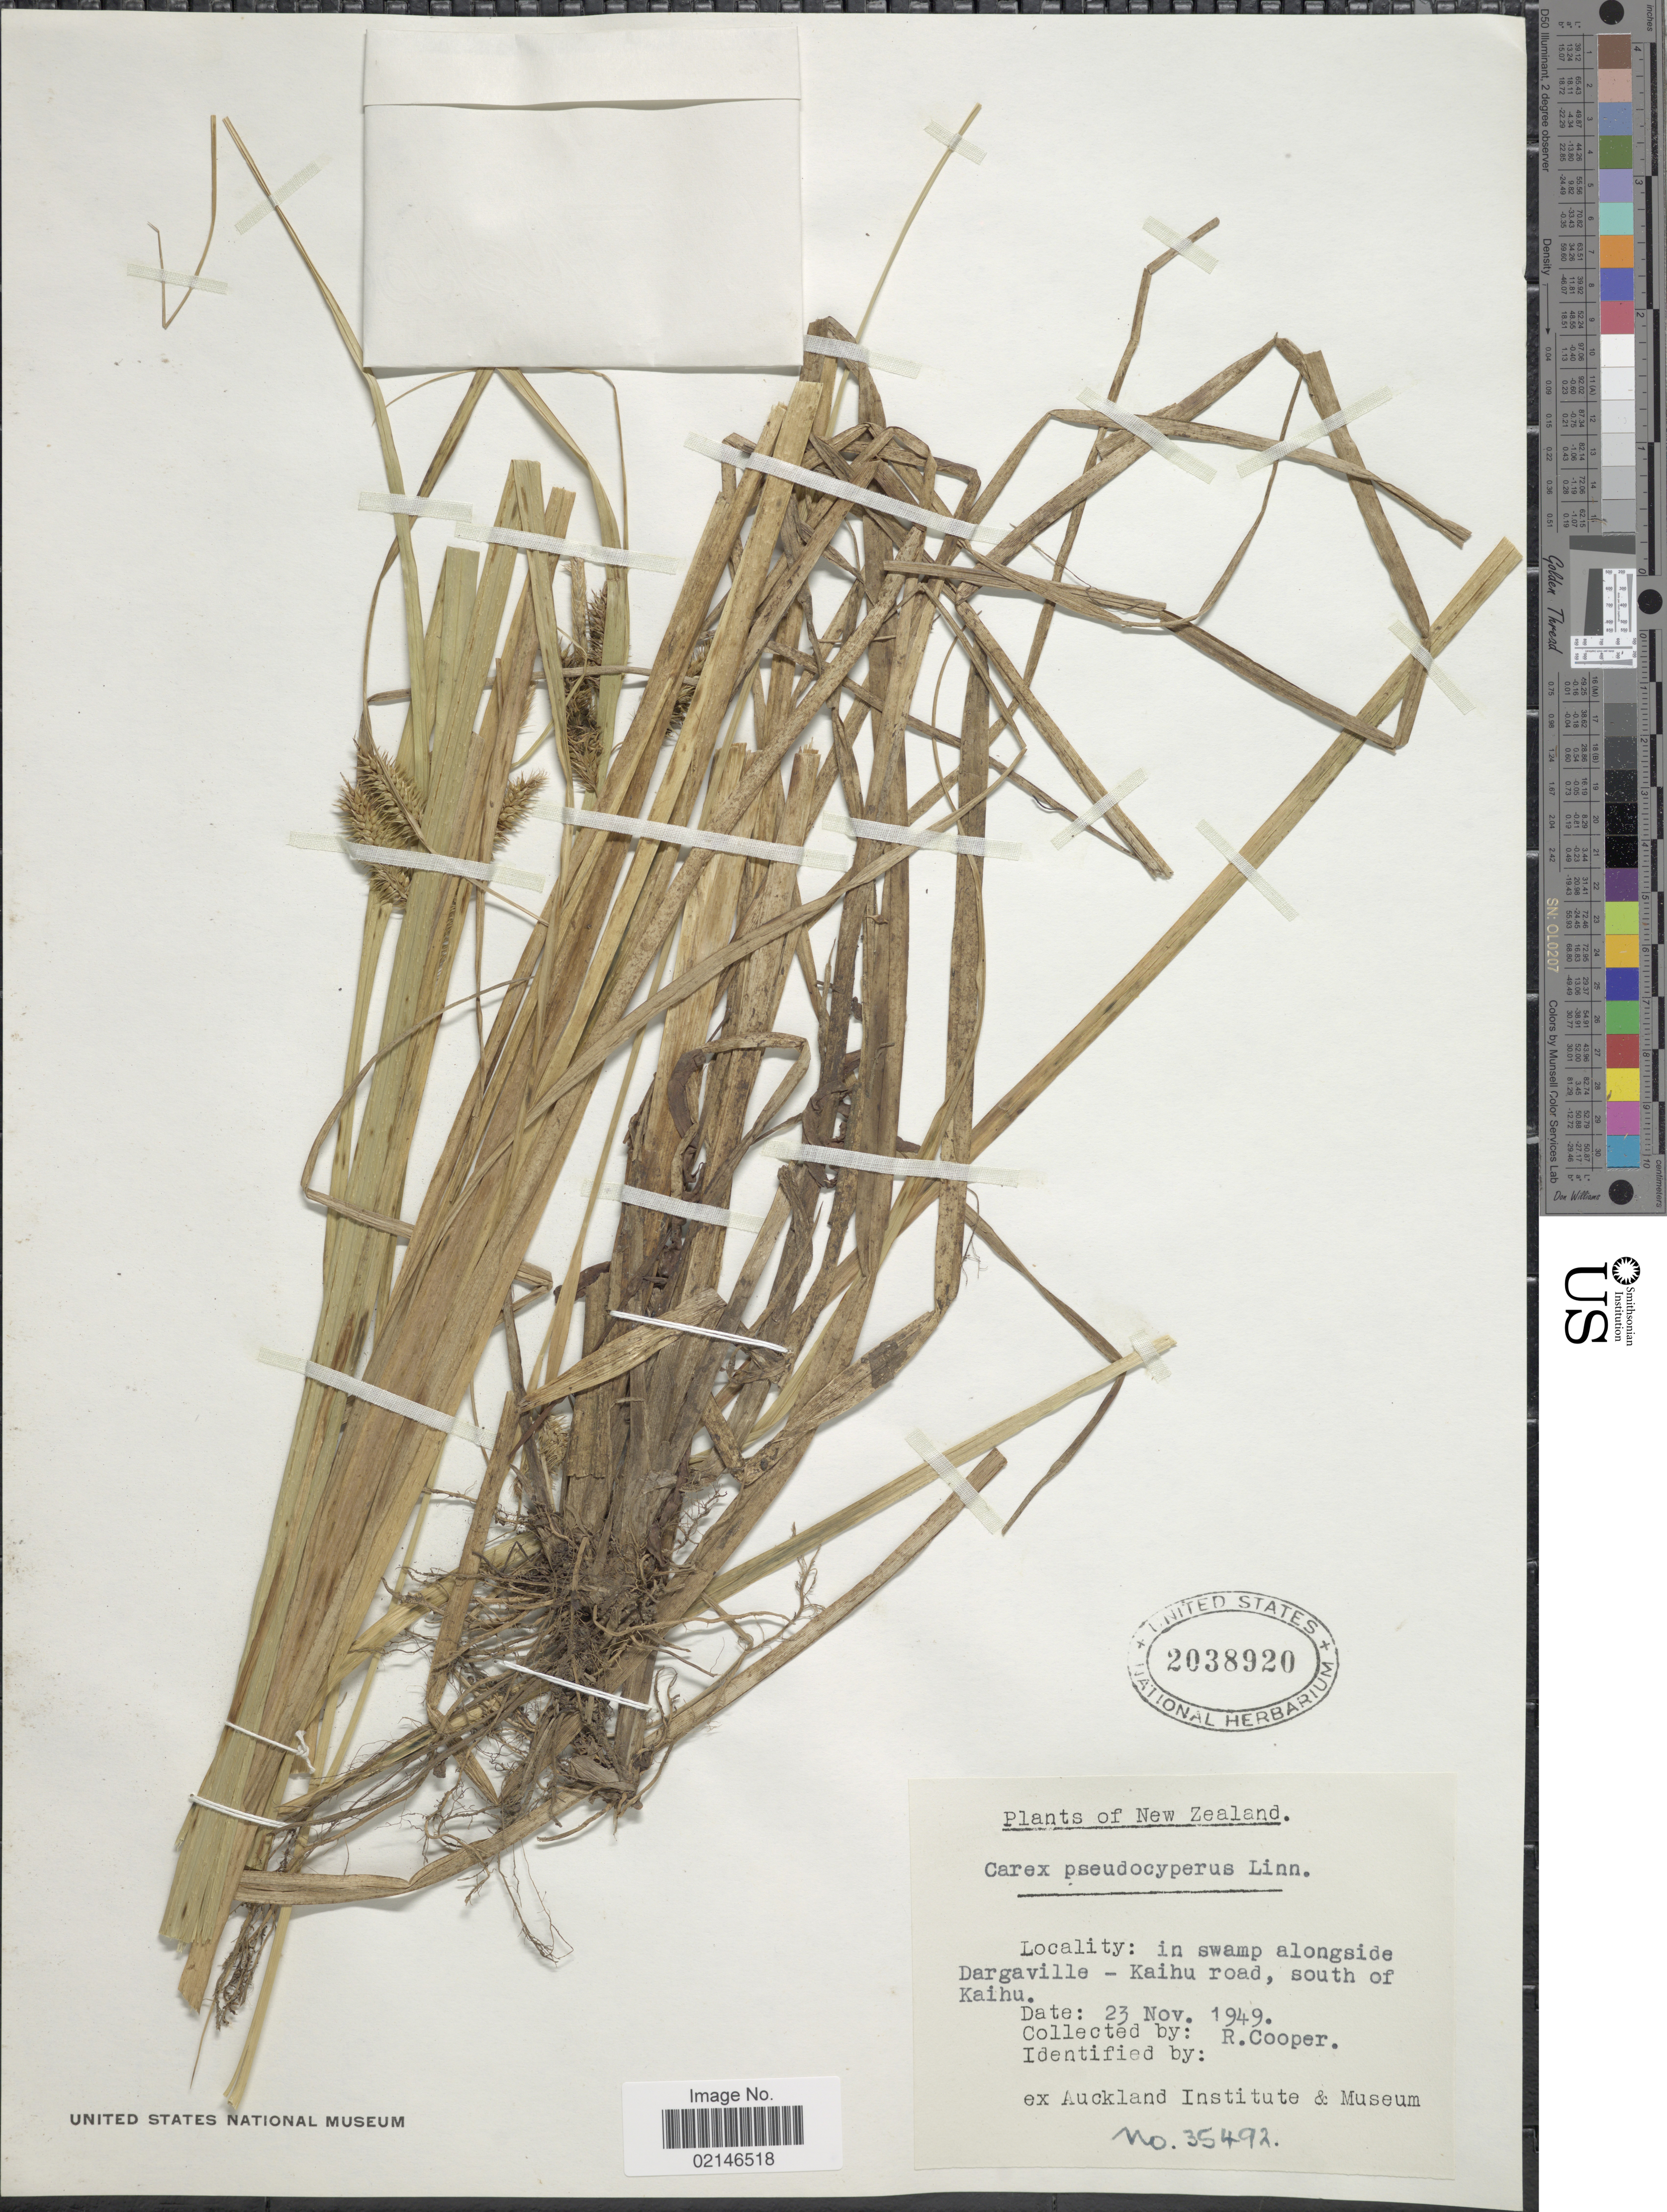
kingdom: Plantae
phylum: Tracheophyta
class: Liliopsida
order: Poales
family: Cyperaceae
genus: Carex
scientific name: Carex pseudocyperus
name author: L.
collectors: R. Cooper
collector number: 35492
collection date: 1949-11-23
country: New Zealand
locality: In swamp alongside Dargaville - Kaihu road, south of Kaihu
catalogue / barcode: US 2038920